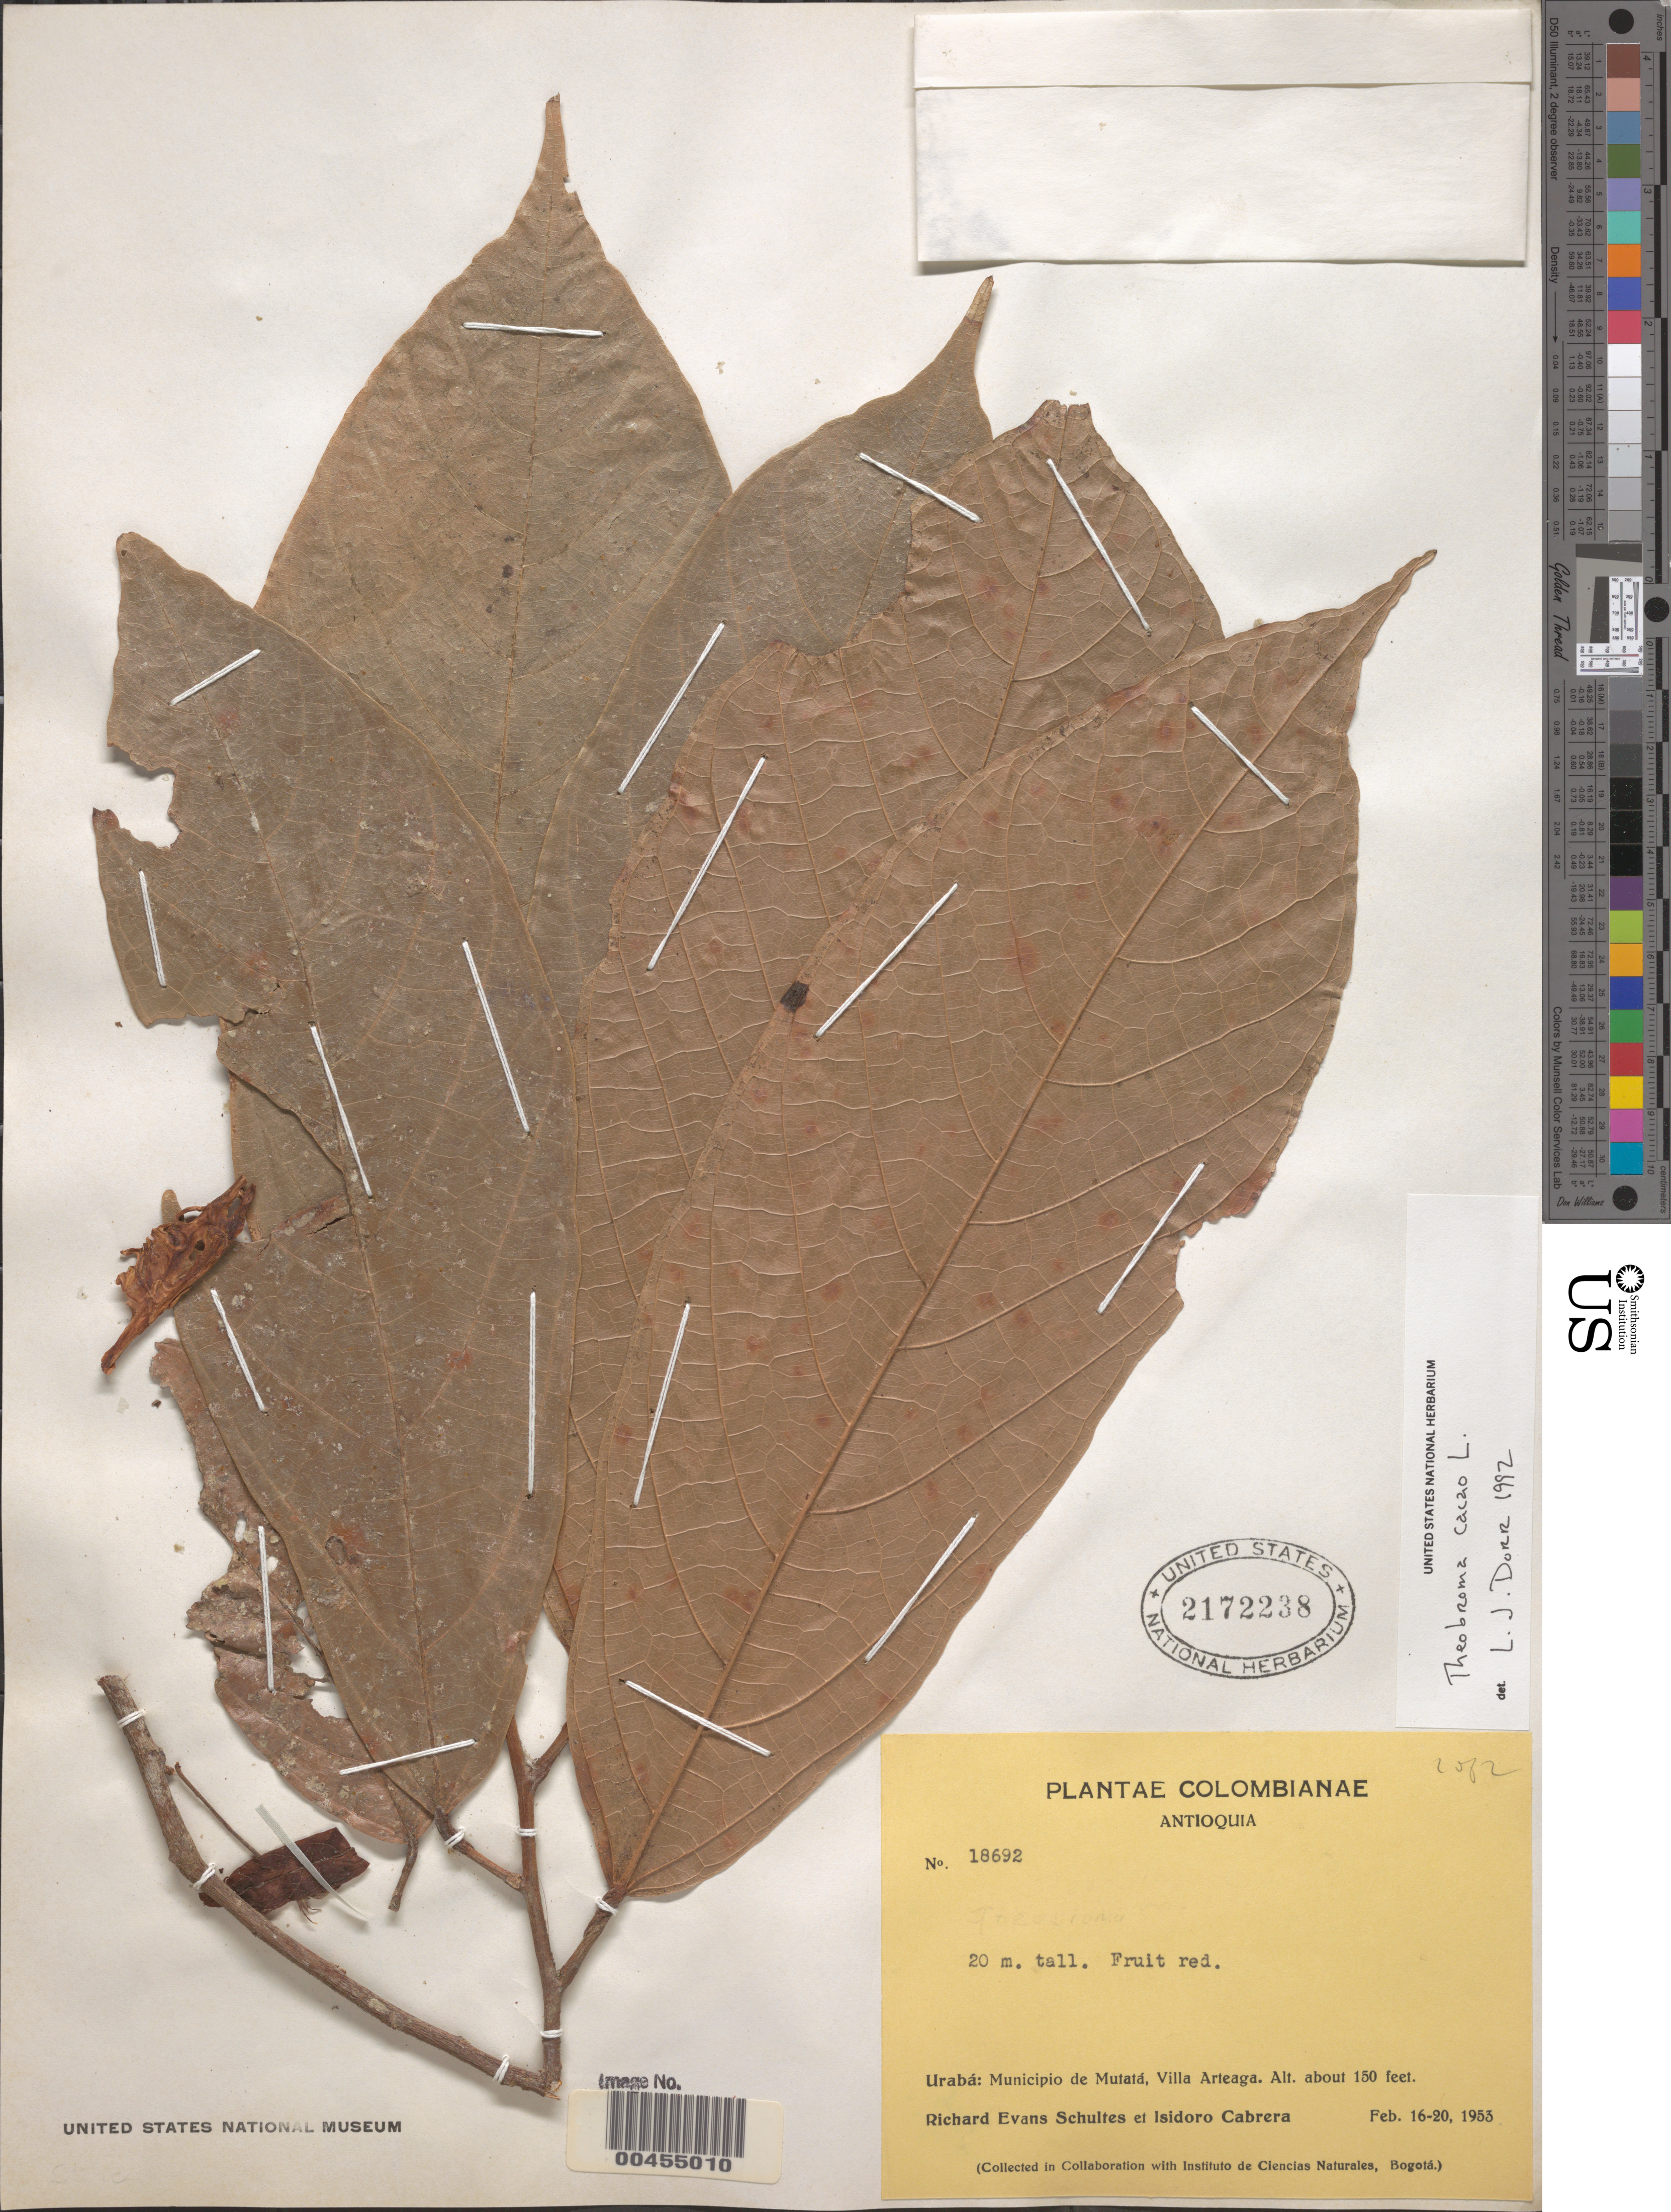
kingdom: Plantae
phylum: Tracheophyta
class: Magnoliopsida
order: Malvales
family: Malvaceae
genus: Theobroma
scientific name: Theobroma cacao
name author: L.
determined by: Dorr, L. J., (BOT), Smithsonian Institution - National Museum of Natural History (UNITED STATES)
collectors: R. E. Schultes & I. Cabrera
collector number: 18692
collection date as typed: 16 Feb 1953 to 20 Feb 1953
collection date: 1953-02-16/1953-02-20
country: Colombia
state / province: Antioquia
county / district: Mutatá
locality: Villa Arteaga, Urabá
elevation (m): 46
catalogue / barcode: US 2172238